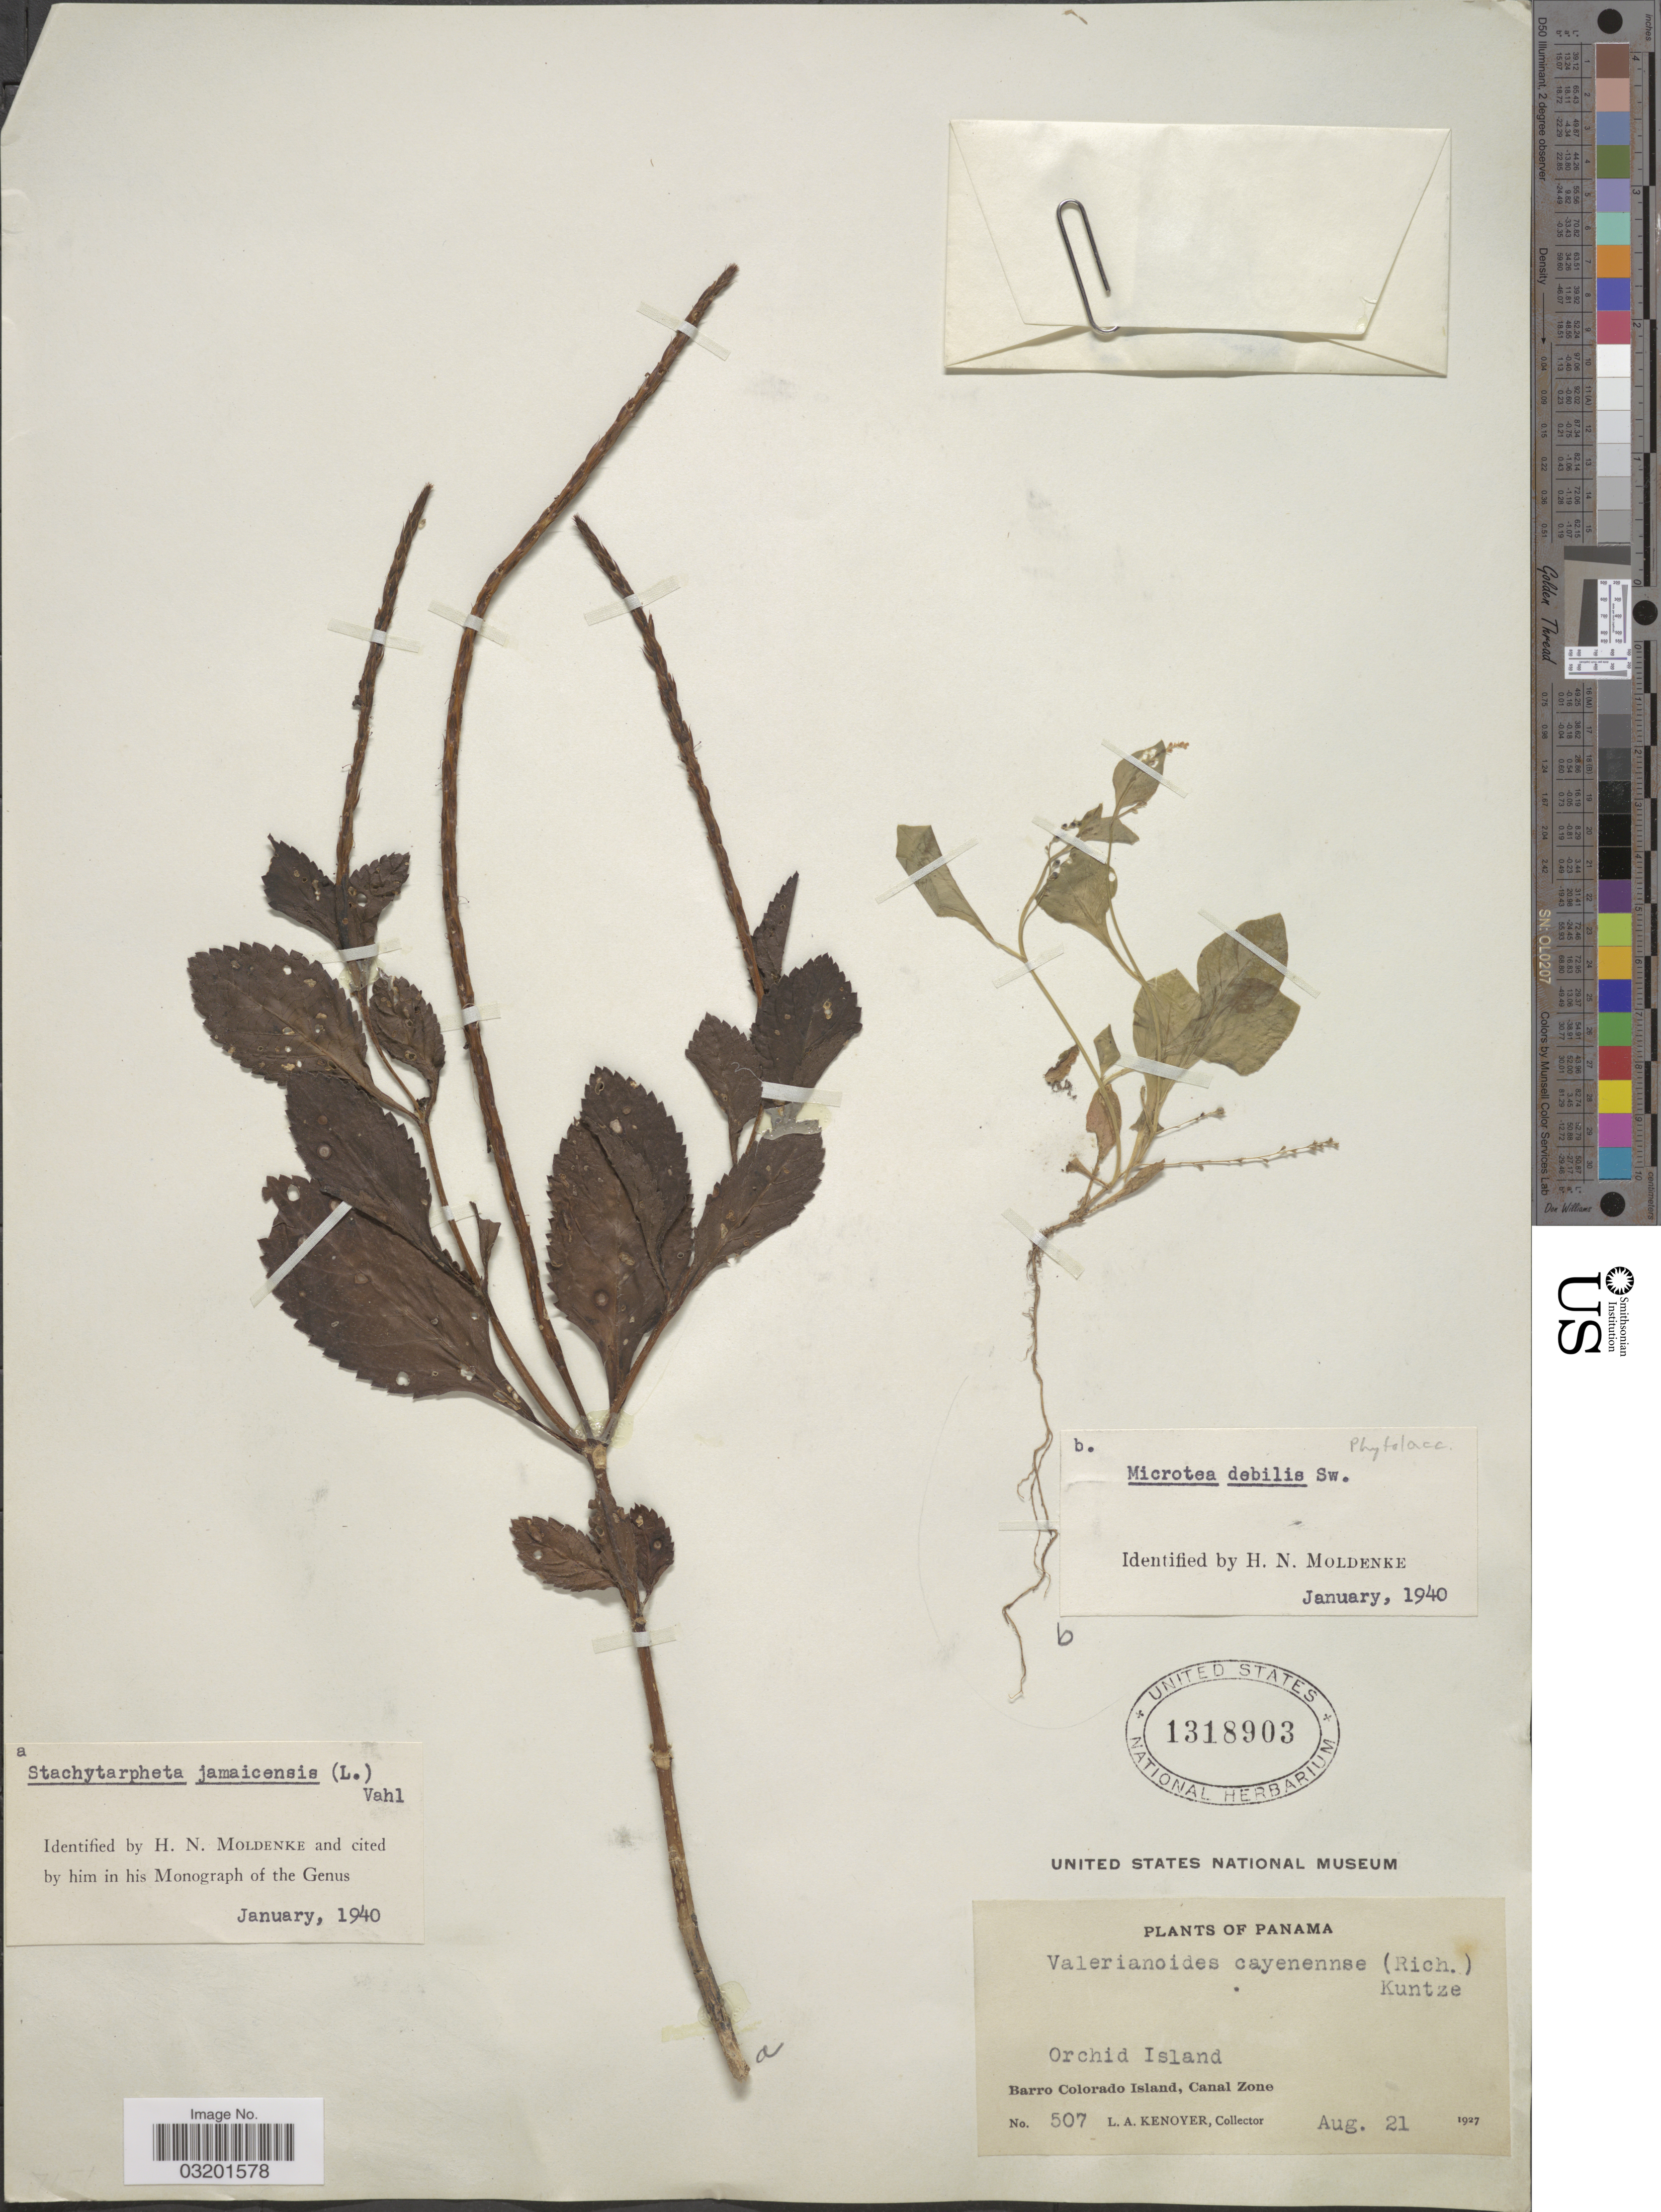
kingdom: Plantae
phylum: Tracheophyta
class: Magnoliopsida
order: Lamiales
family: Verbenaceae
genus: Stachytarpheta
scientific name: Stachytarpheta jamaicensis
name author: (L.) Vahl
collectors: L. A. Kenoyer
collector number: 507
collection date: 1927-08-21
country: Panama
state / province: Panamá Oeste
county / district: Canal Zone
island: Orchid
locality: Orchid Island off Barro Colorado Island, Canal Zone.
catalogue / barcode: US 1318903